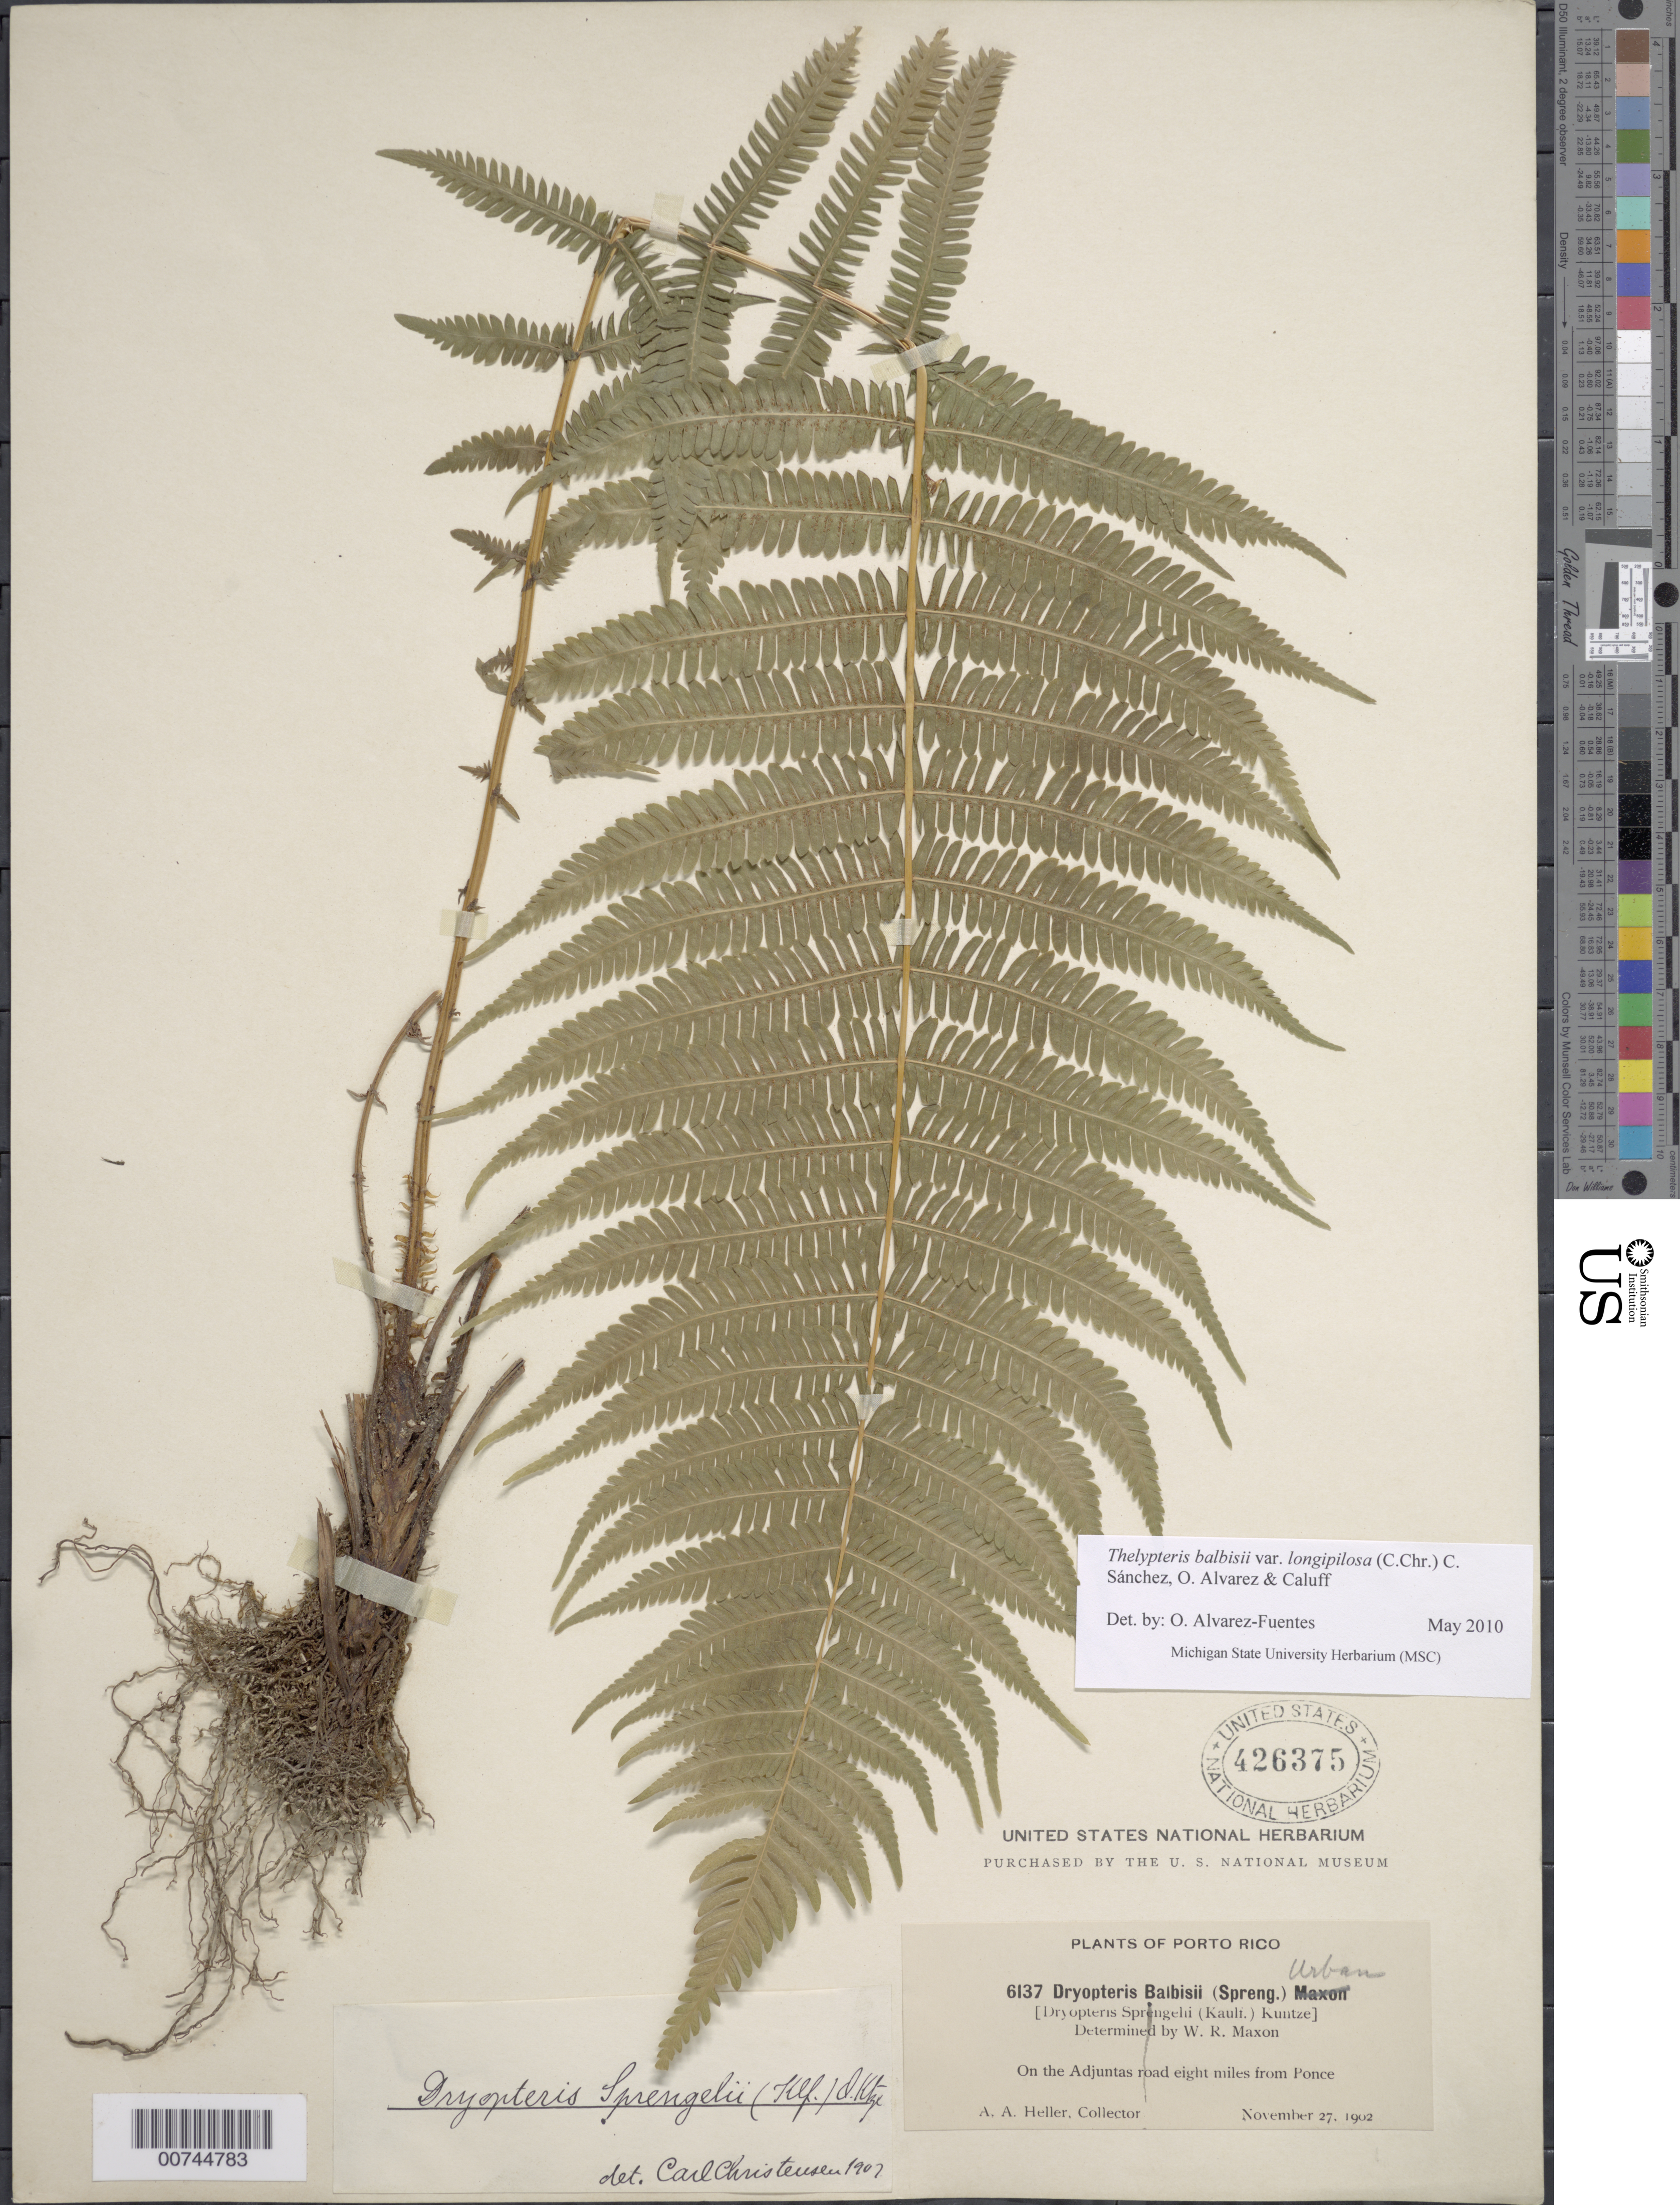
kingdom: Plantae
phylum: Tracheophyta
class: Polypodiopsida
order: Polypodiales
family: Thelypteridaceae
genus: Amauropelta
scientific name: Amauropelta balbisii (Spreng.) comb. nov., ined. 2015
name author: (Spreng.)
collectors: A. A. Heller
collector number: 6137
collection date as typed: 27 Nov 1902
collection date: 1902-11-27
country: Puerto Rico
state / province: Ponce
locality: On the Adjuntas road eight miles from Ponce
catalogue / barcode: US 426375